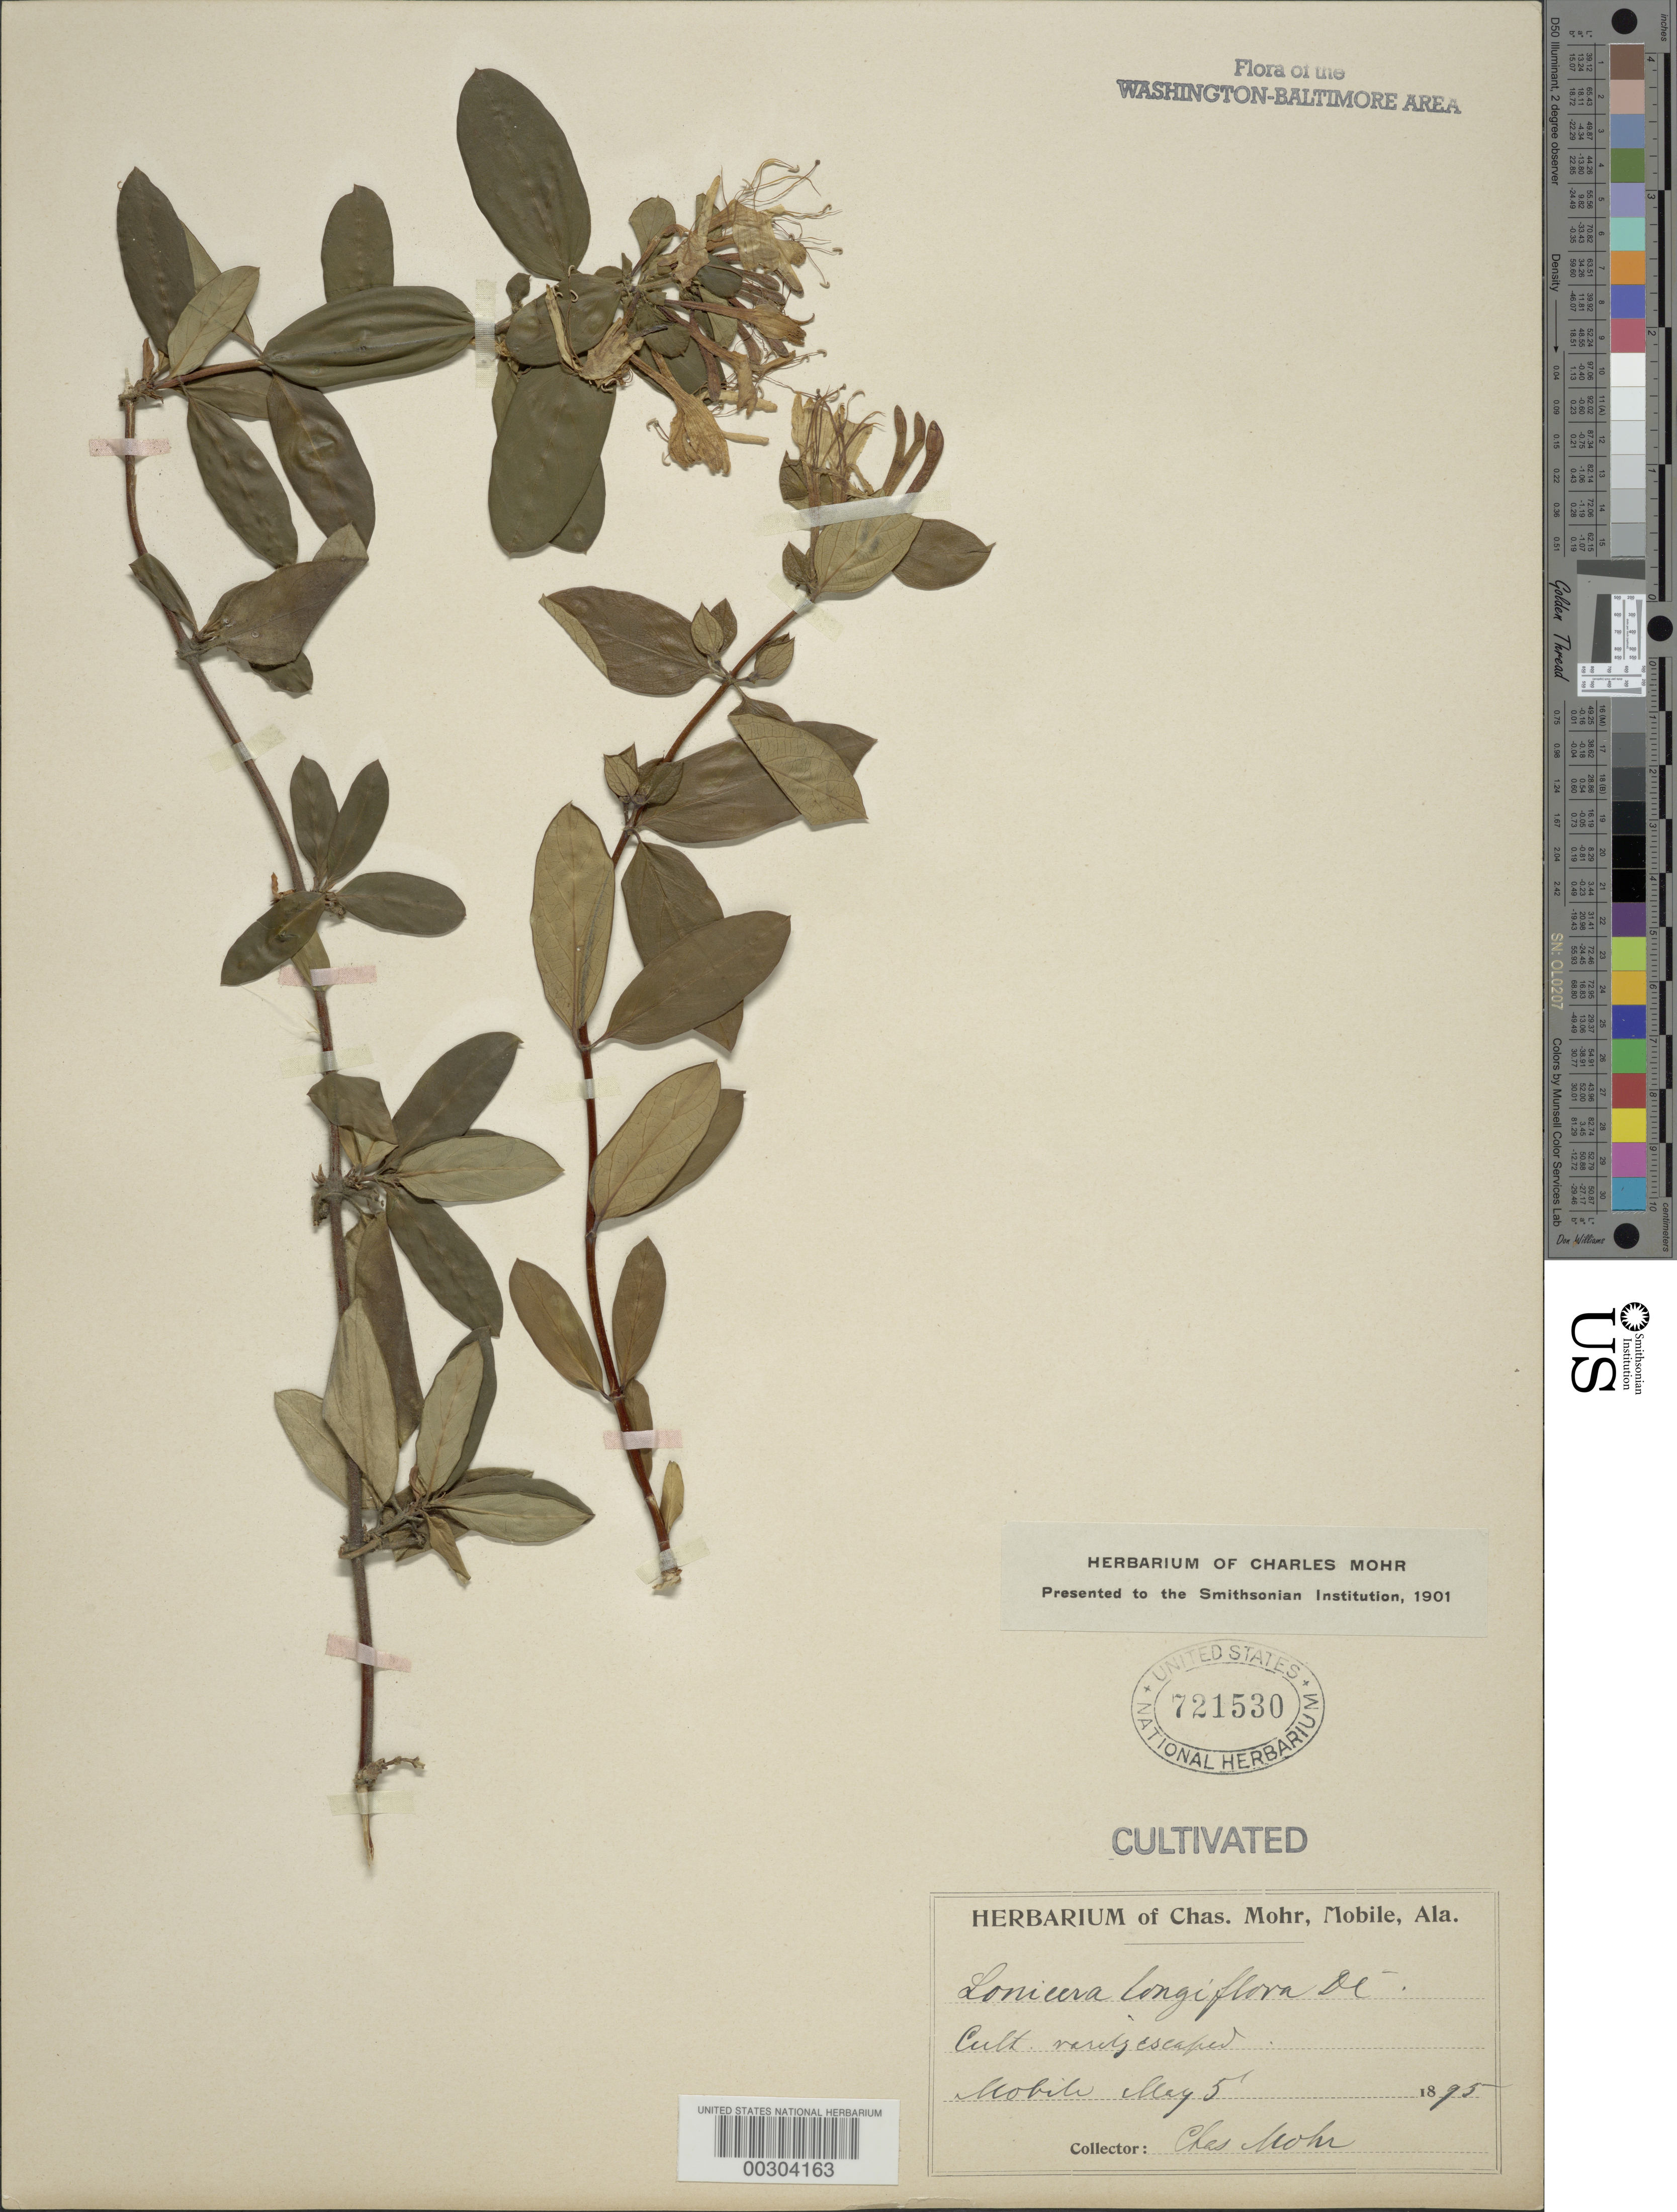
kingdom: Plantae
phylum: Tracheophyta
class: Magnoliopsida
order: Dipsacales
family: Caprifoliaceae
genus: Lonicera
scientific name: Lonicera longifolia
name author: Royle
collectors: C. T. Mohr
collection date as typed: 05 May 1895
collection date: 1895-05-05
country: United States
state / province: District of Columbia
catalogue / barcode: US 721530